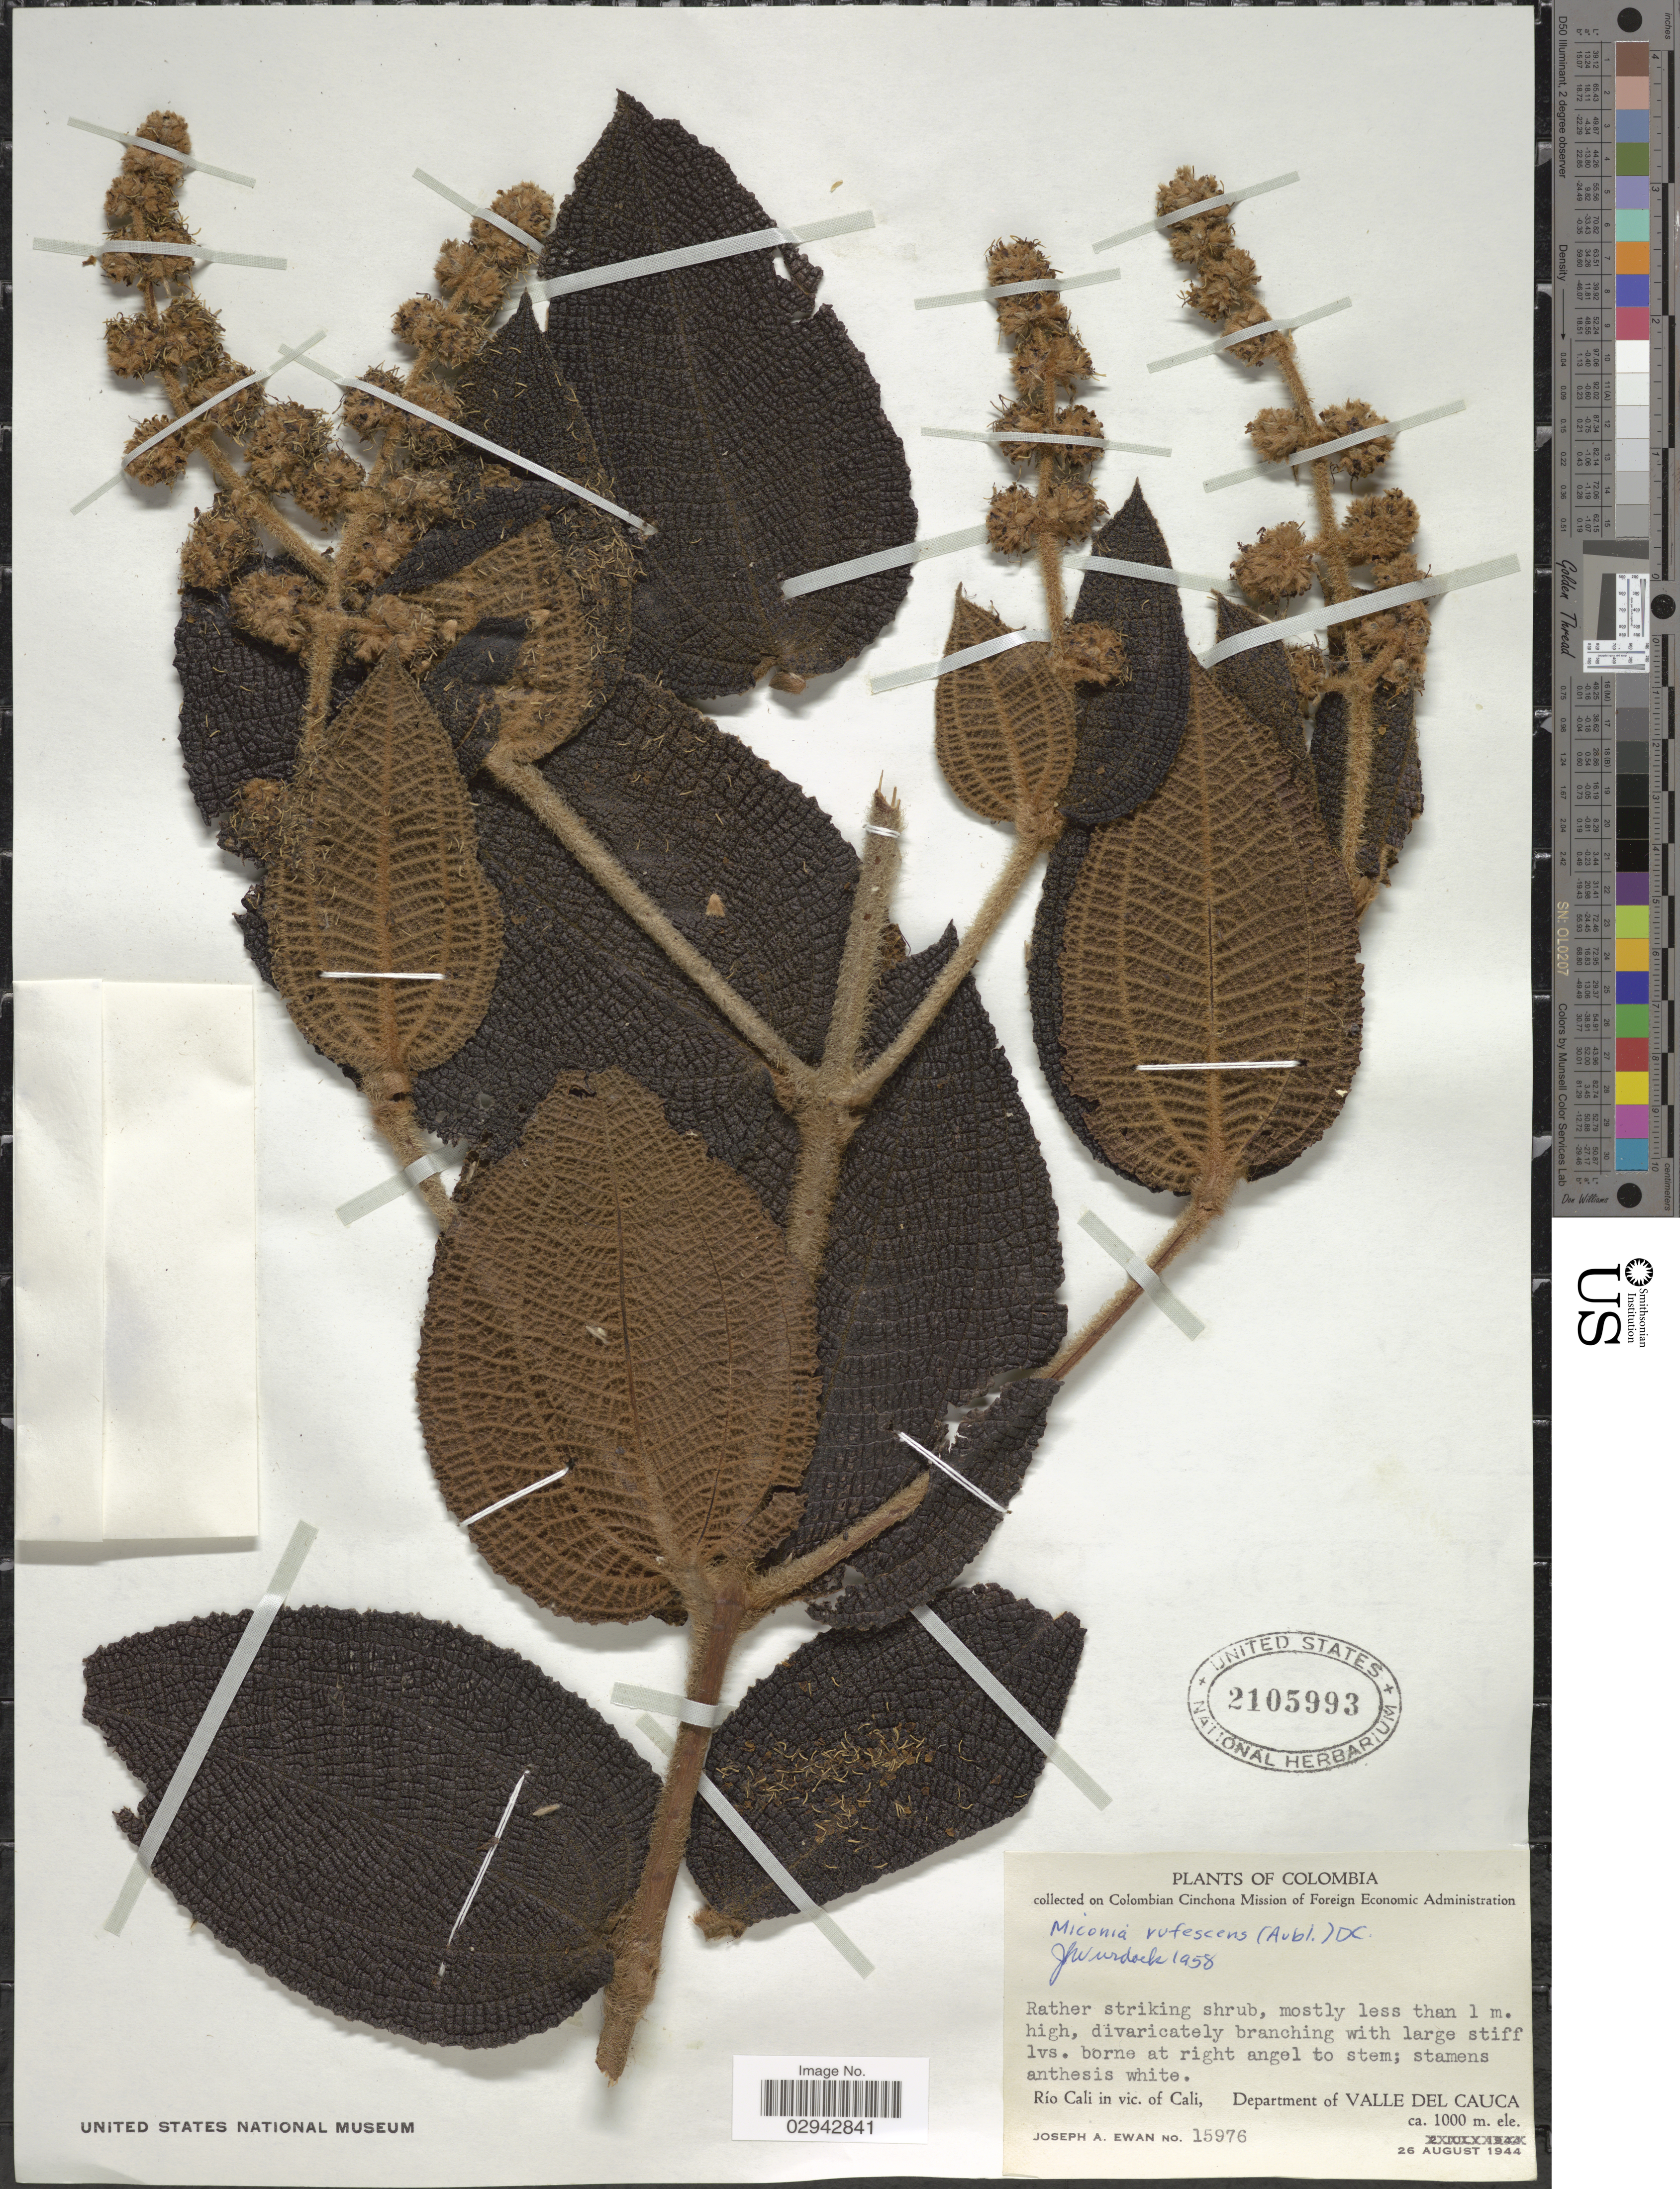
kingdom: Plantae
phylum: Tracheophyta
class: Magnoliopsida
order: Myrtales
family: Melastomataceae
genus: Miconia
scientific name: Miconia rufescens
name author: (Aubl.) DC.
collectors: J. A. Ewan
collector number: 15976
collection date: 1944-08-26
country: Colombia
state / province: Valle del Cauca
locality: Río Cali in vic. of Cali, Department of Valle del Cauca.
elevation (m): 1000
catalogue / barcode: US 2105993